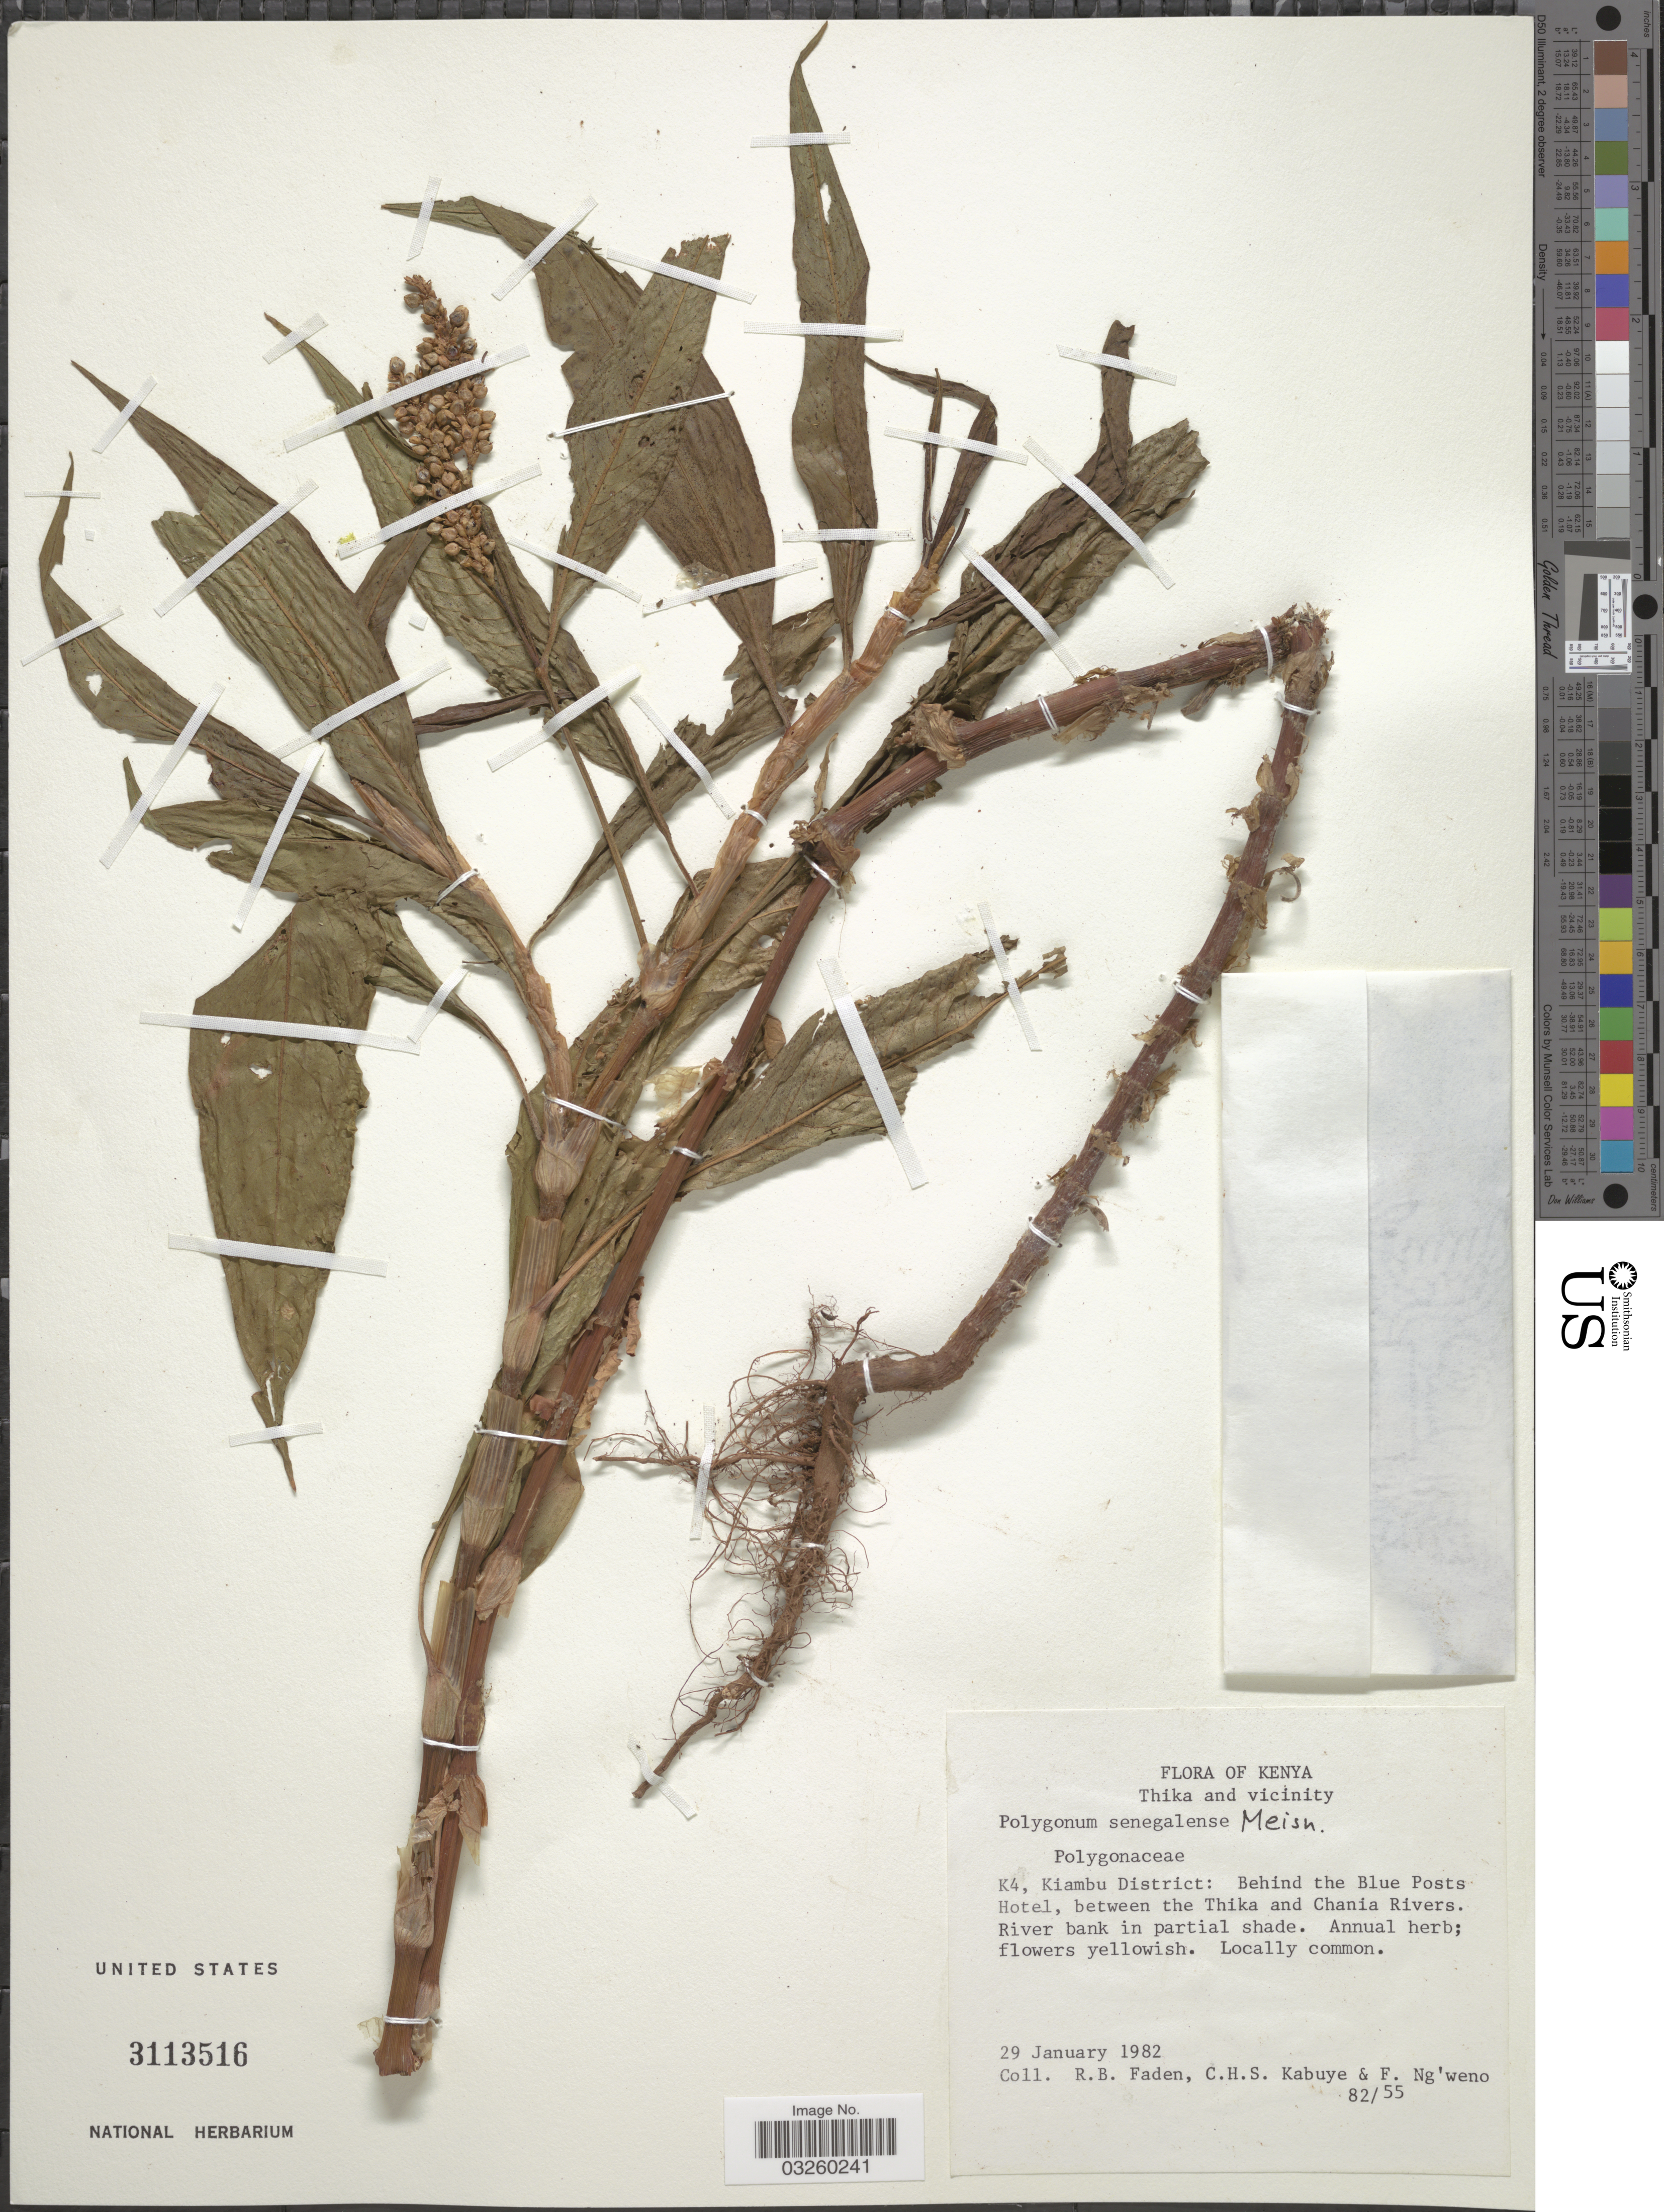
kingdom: Plantae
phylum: Tracheophyta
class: Magnoliopsida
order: Caryophyllales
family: Polygonaceae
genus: Polygonum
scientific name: Polygonum senegalense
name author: Meisn.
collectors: R. B. Faden, C. Kabuye & F. Ng'weno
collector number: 82/55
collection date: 1982-01-29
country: Kenya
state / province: Kiambu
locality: Thika and vicinity. K4, Kiambu District: Behind the Blue Posts Hotel, between the Thika and Chania Rivers. River bank in partial shade.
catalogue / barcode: US 3113516